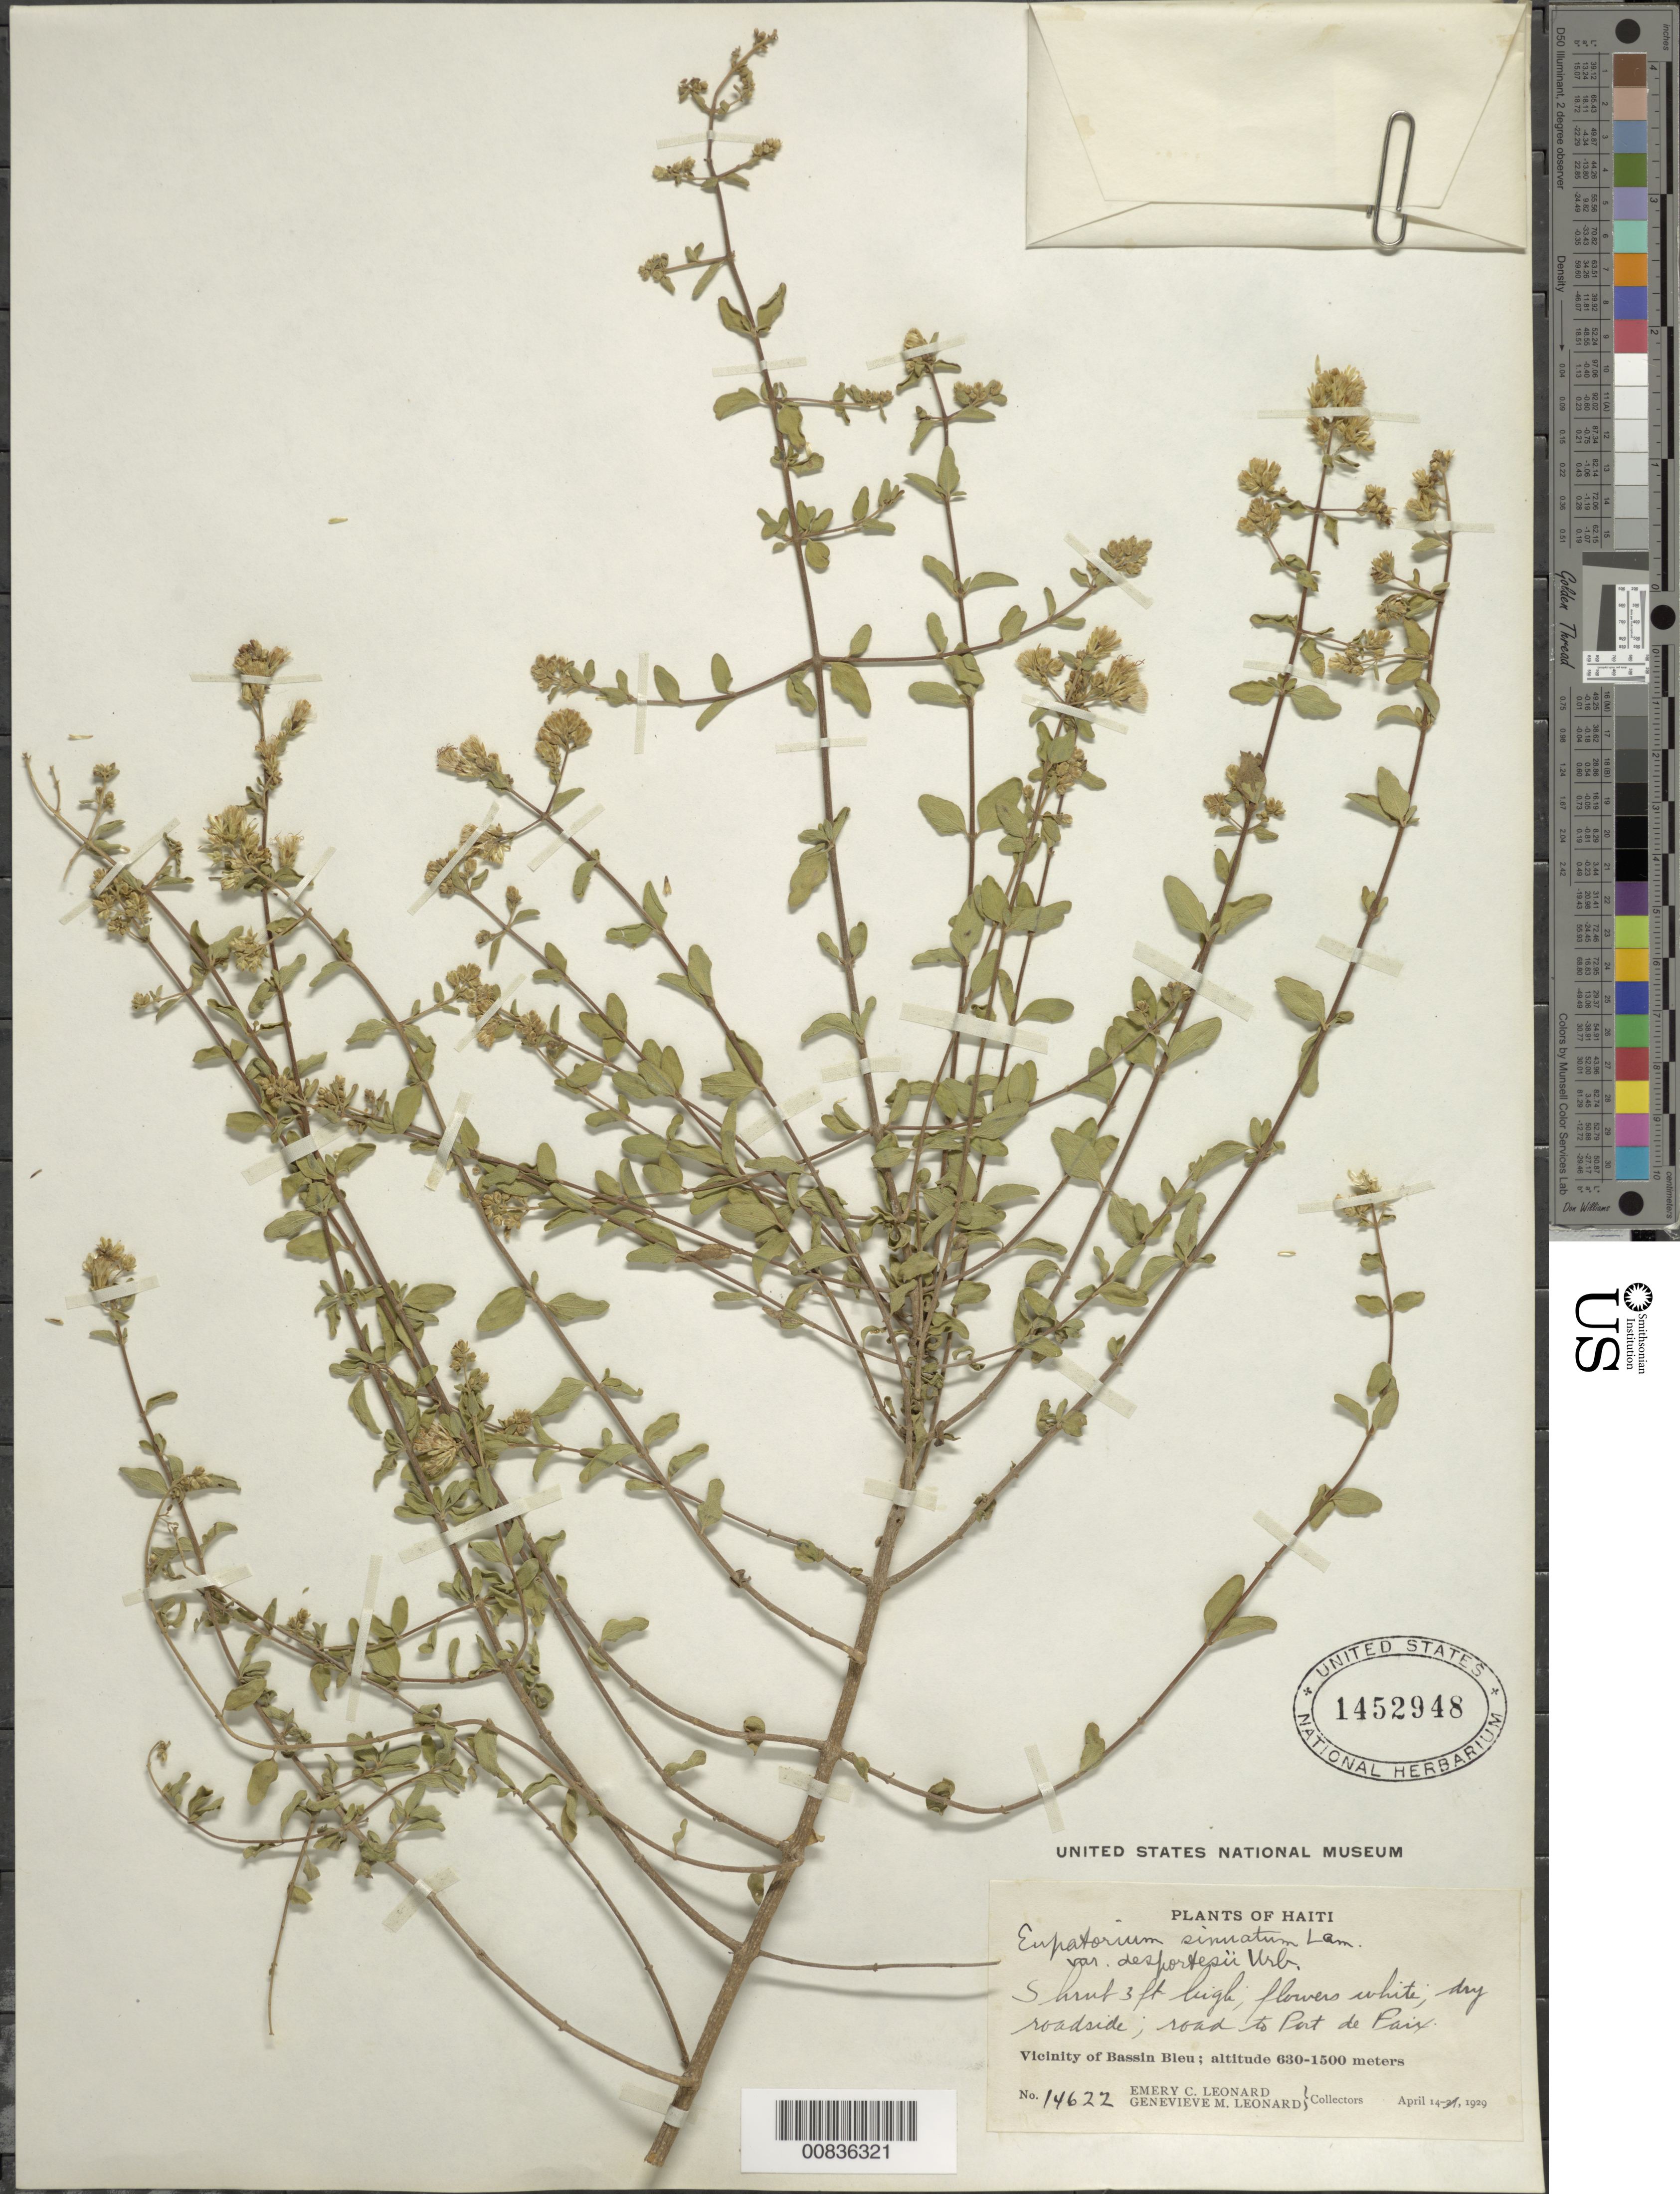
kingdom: Plantae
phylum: Tracheophyta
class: Magnoliopsida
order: Asterales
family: Asteraceae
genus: Chromolaena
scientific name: Chromolaena sinuata var. desportesii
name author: Urb.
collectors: E. C. Leonard & G. M. Leonard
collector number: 14622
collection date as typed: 14 Apr 1929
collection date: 1929-04-14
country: Haiti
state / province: Nord-Ouest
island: Hispaniola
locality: Vicinity of Bassin Bleu, road to Port de Paix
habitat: Dry roadside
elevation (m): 630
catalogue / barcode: US 1452948